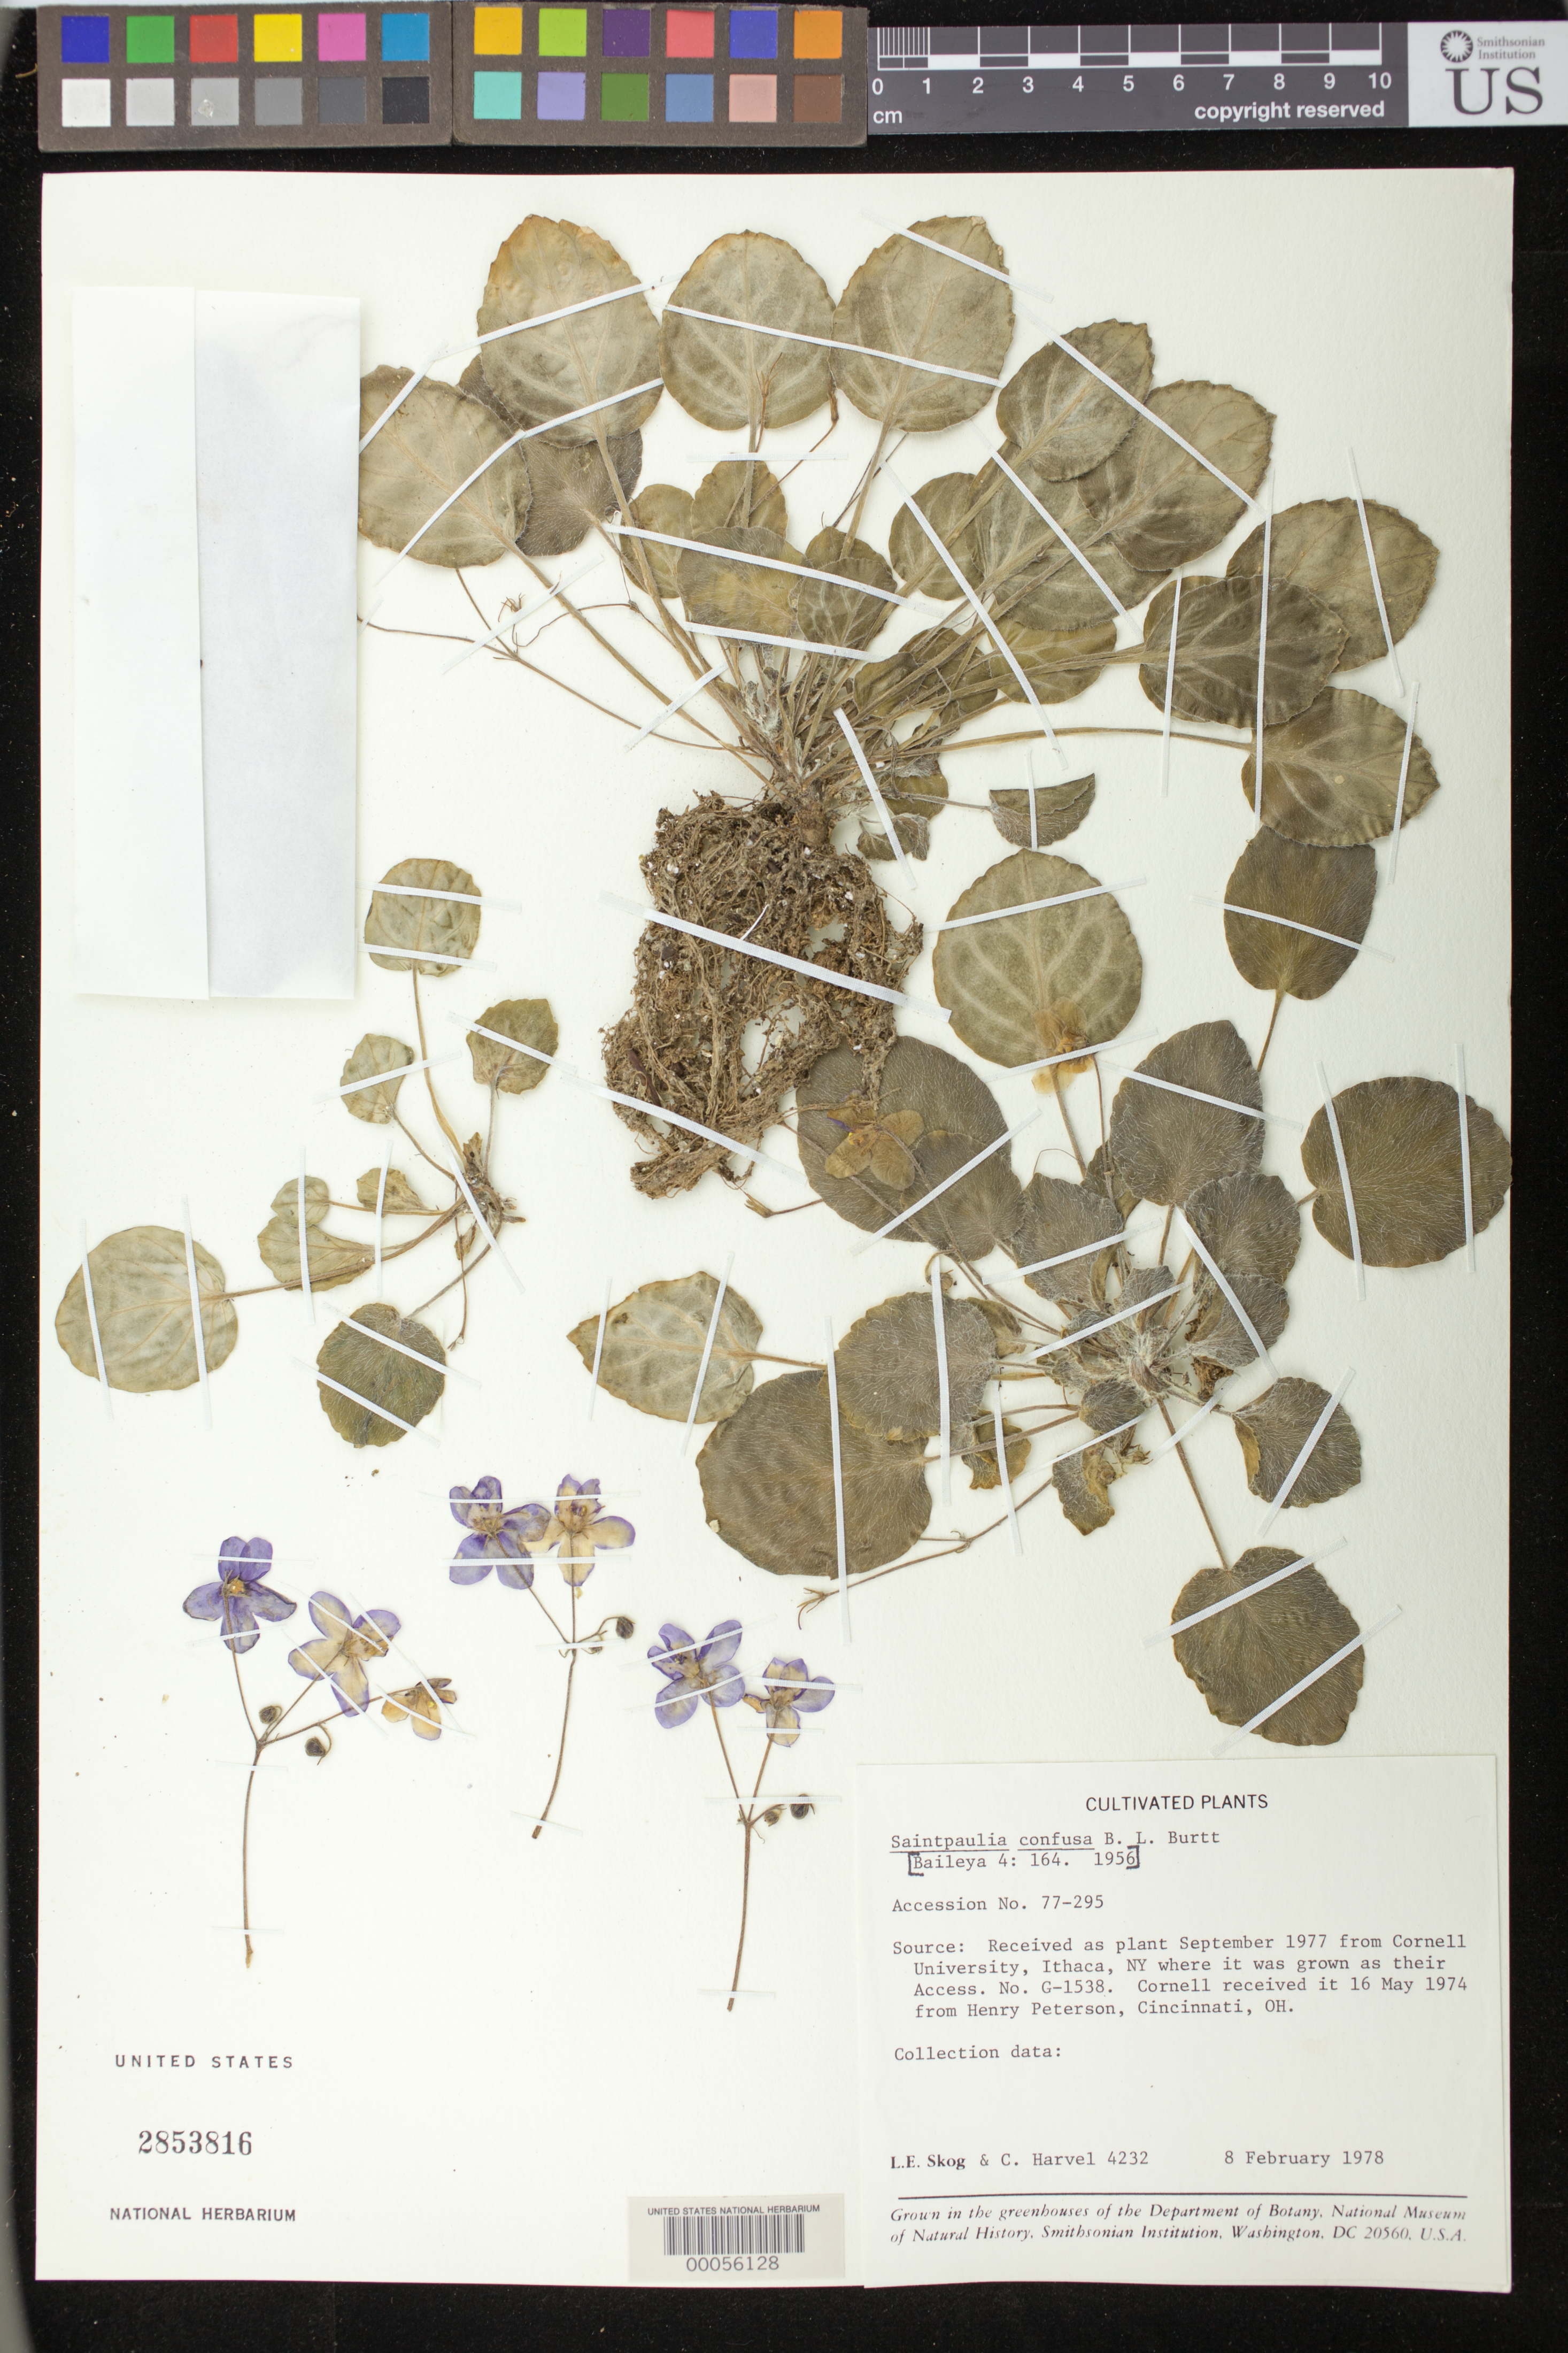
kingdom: Plantae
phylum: Tracheophyta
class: Magnoliopsida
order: Lamiales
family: Gesneriaceae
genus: Streptocarpus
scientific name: Streptocarpus ionanthus subsp. grotei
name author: (Engl.) Christenh.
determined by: Skog, Laurence E.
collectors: L. E. Skog & C. Harvel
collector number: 4232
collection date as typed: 08 Feb 1978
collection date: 1978-02-08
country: United States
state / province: District of Columbia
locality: greenhouses of the Department of Botany, National Museum of Natural History, Smithsonian Institution, Washington, DC 20560.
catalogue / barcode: US 2853816